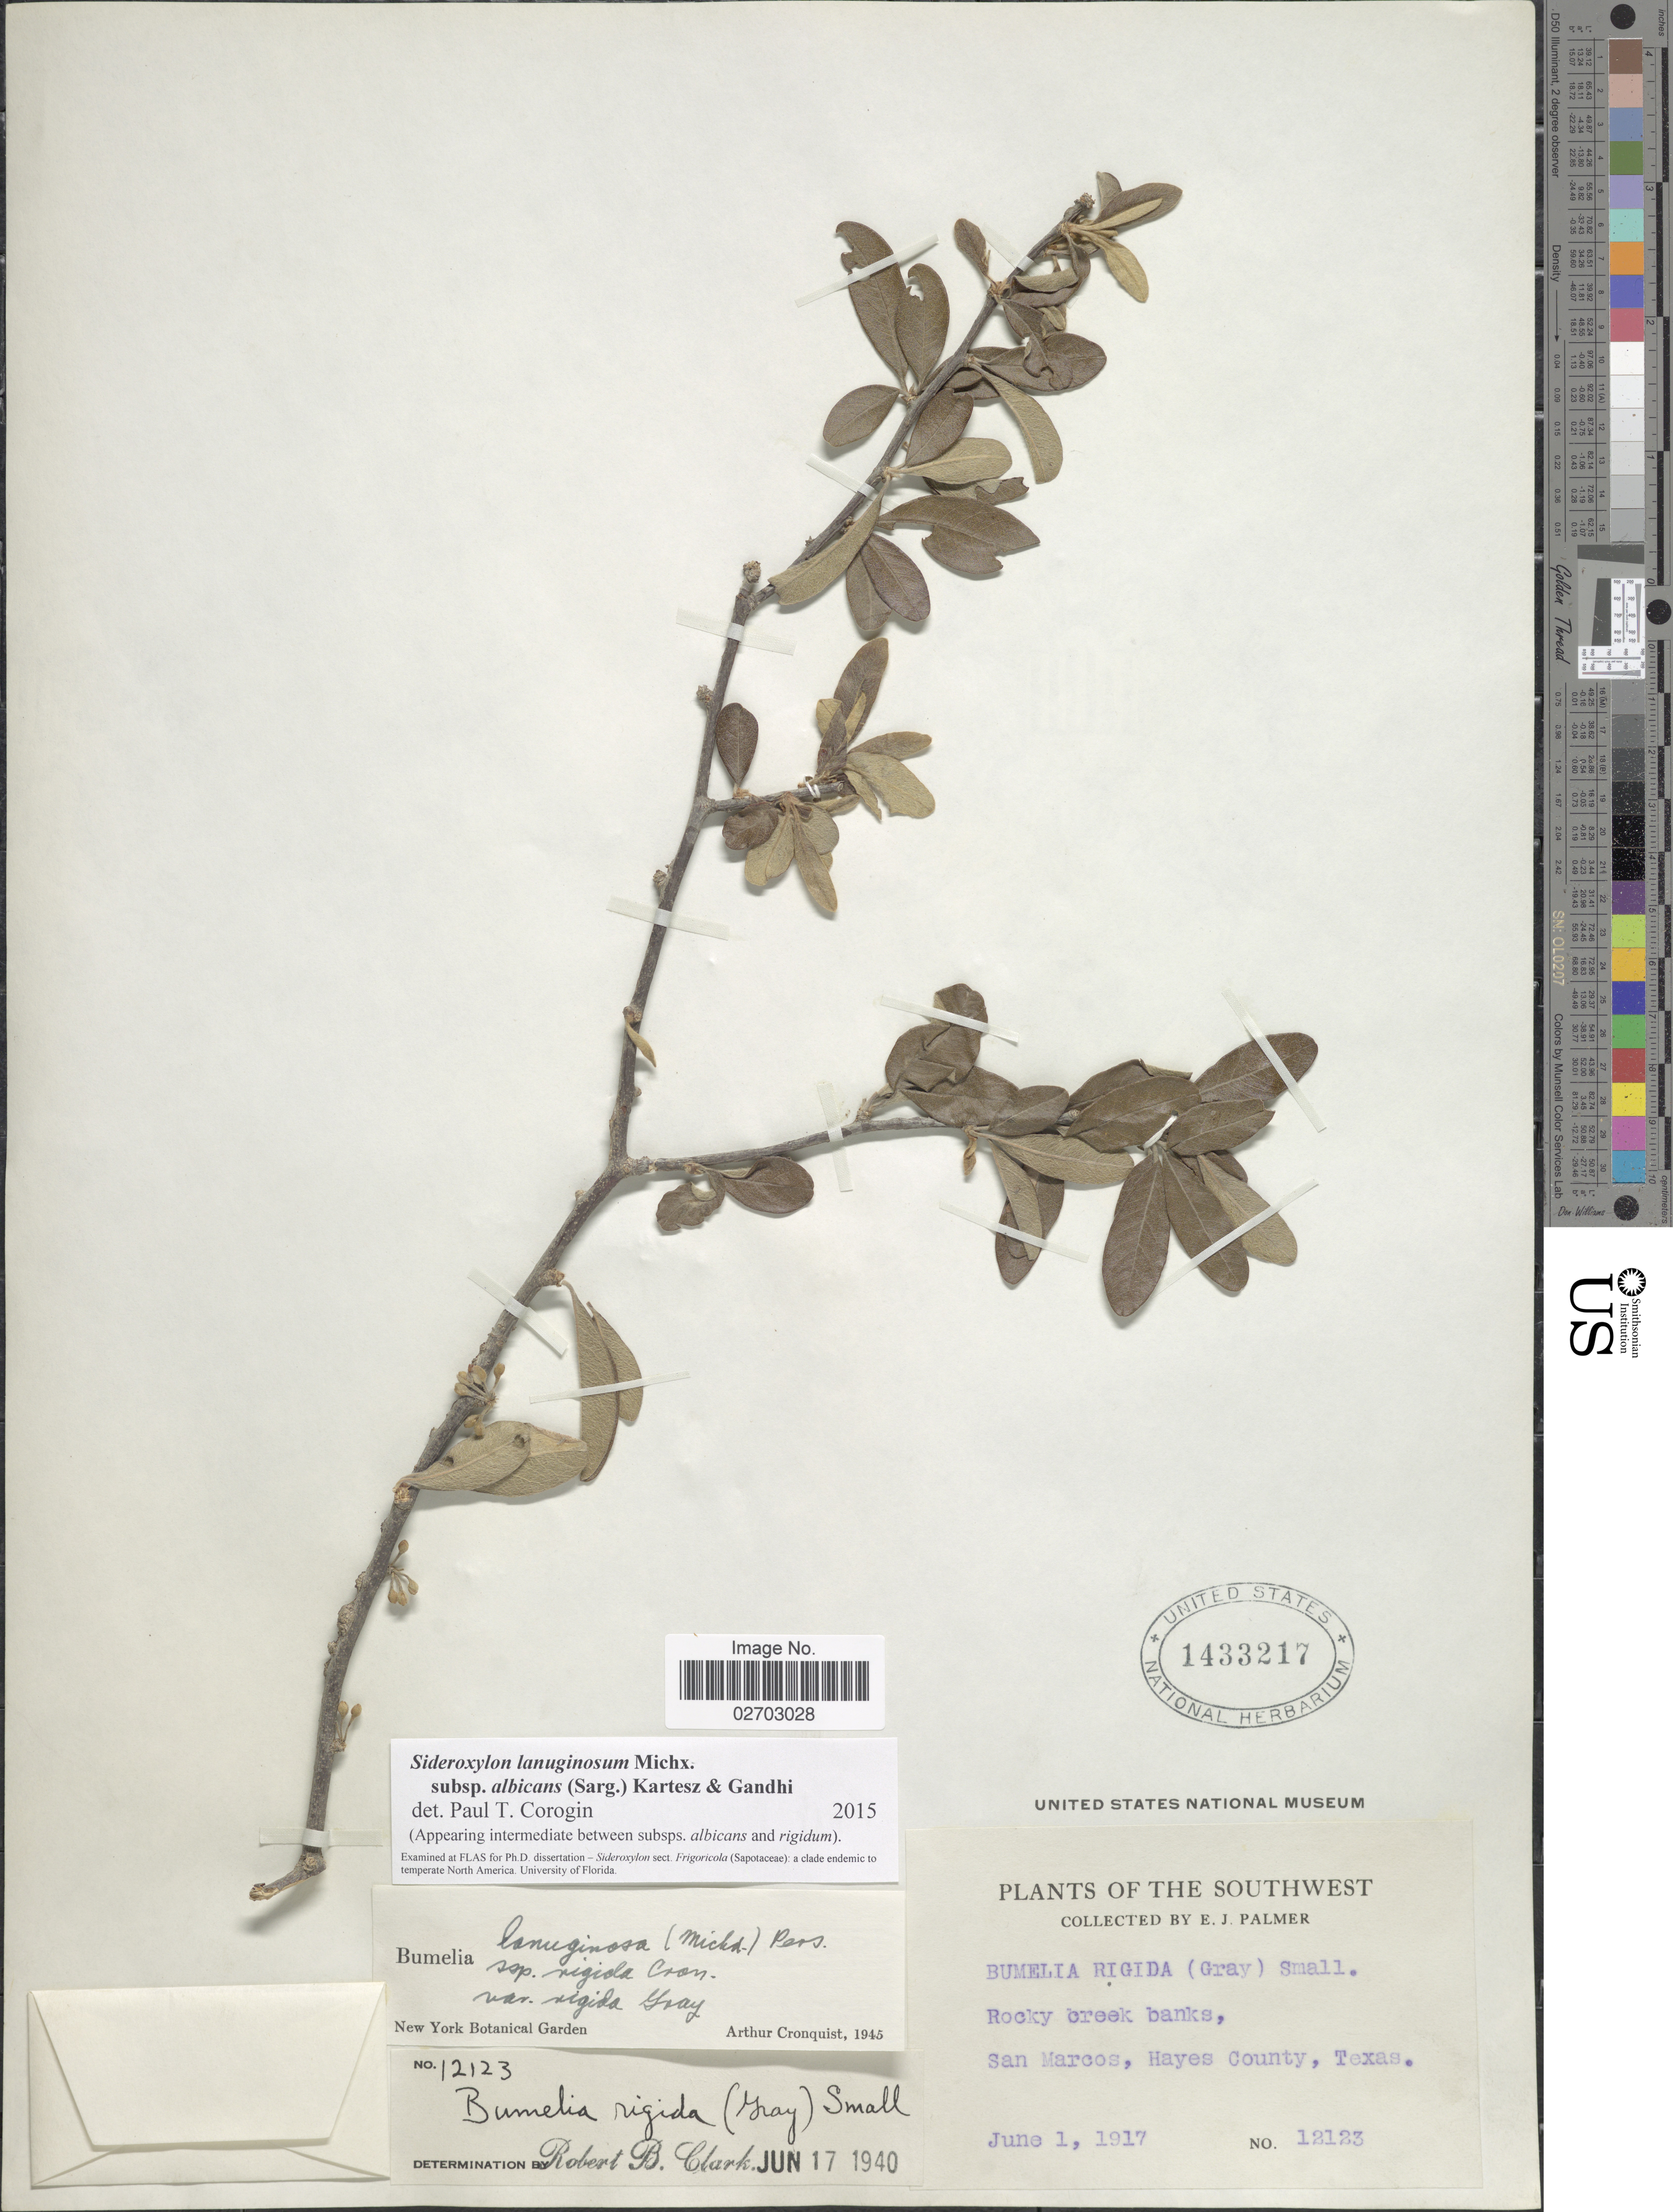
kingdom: Plantae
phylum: Tracheophyta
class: Magnoliopsida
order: Ericales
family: Sapotaceae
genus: Sideroxylon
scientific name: Sideroxylon lanuginosum subsp. albicans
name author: (Sarg.) Kartesz & Gandhi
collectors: E. J. Palmer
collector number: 12123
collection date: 1917-06-01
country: United States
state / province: Texas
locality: Southwest, rocky creek banks, San Marcos, Hayes County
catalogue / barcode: US 1433217